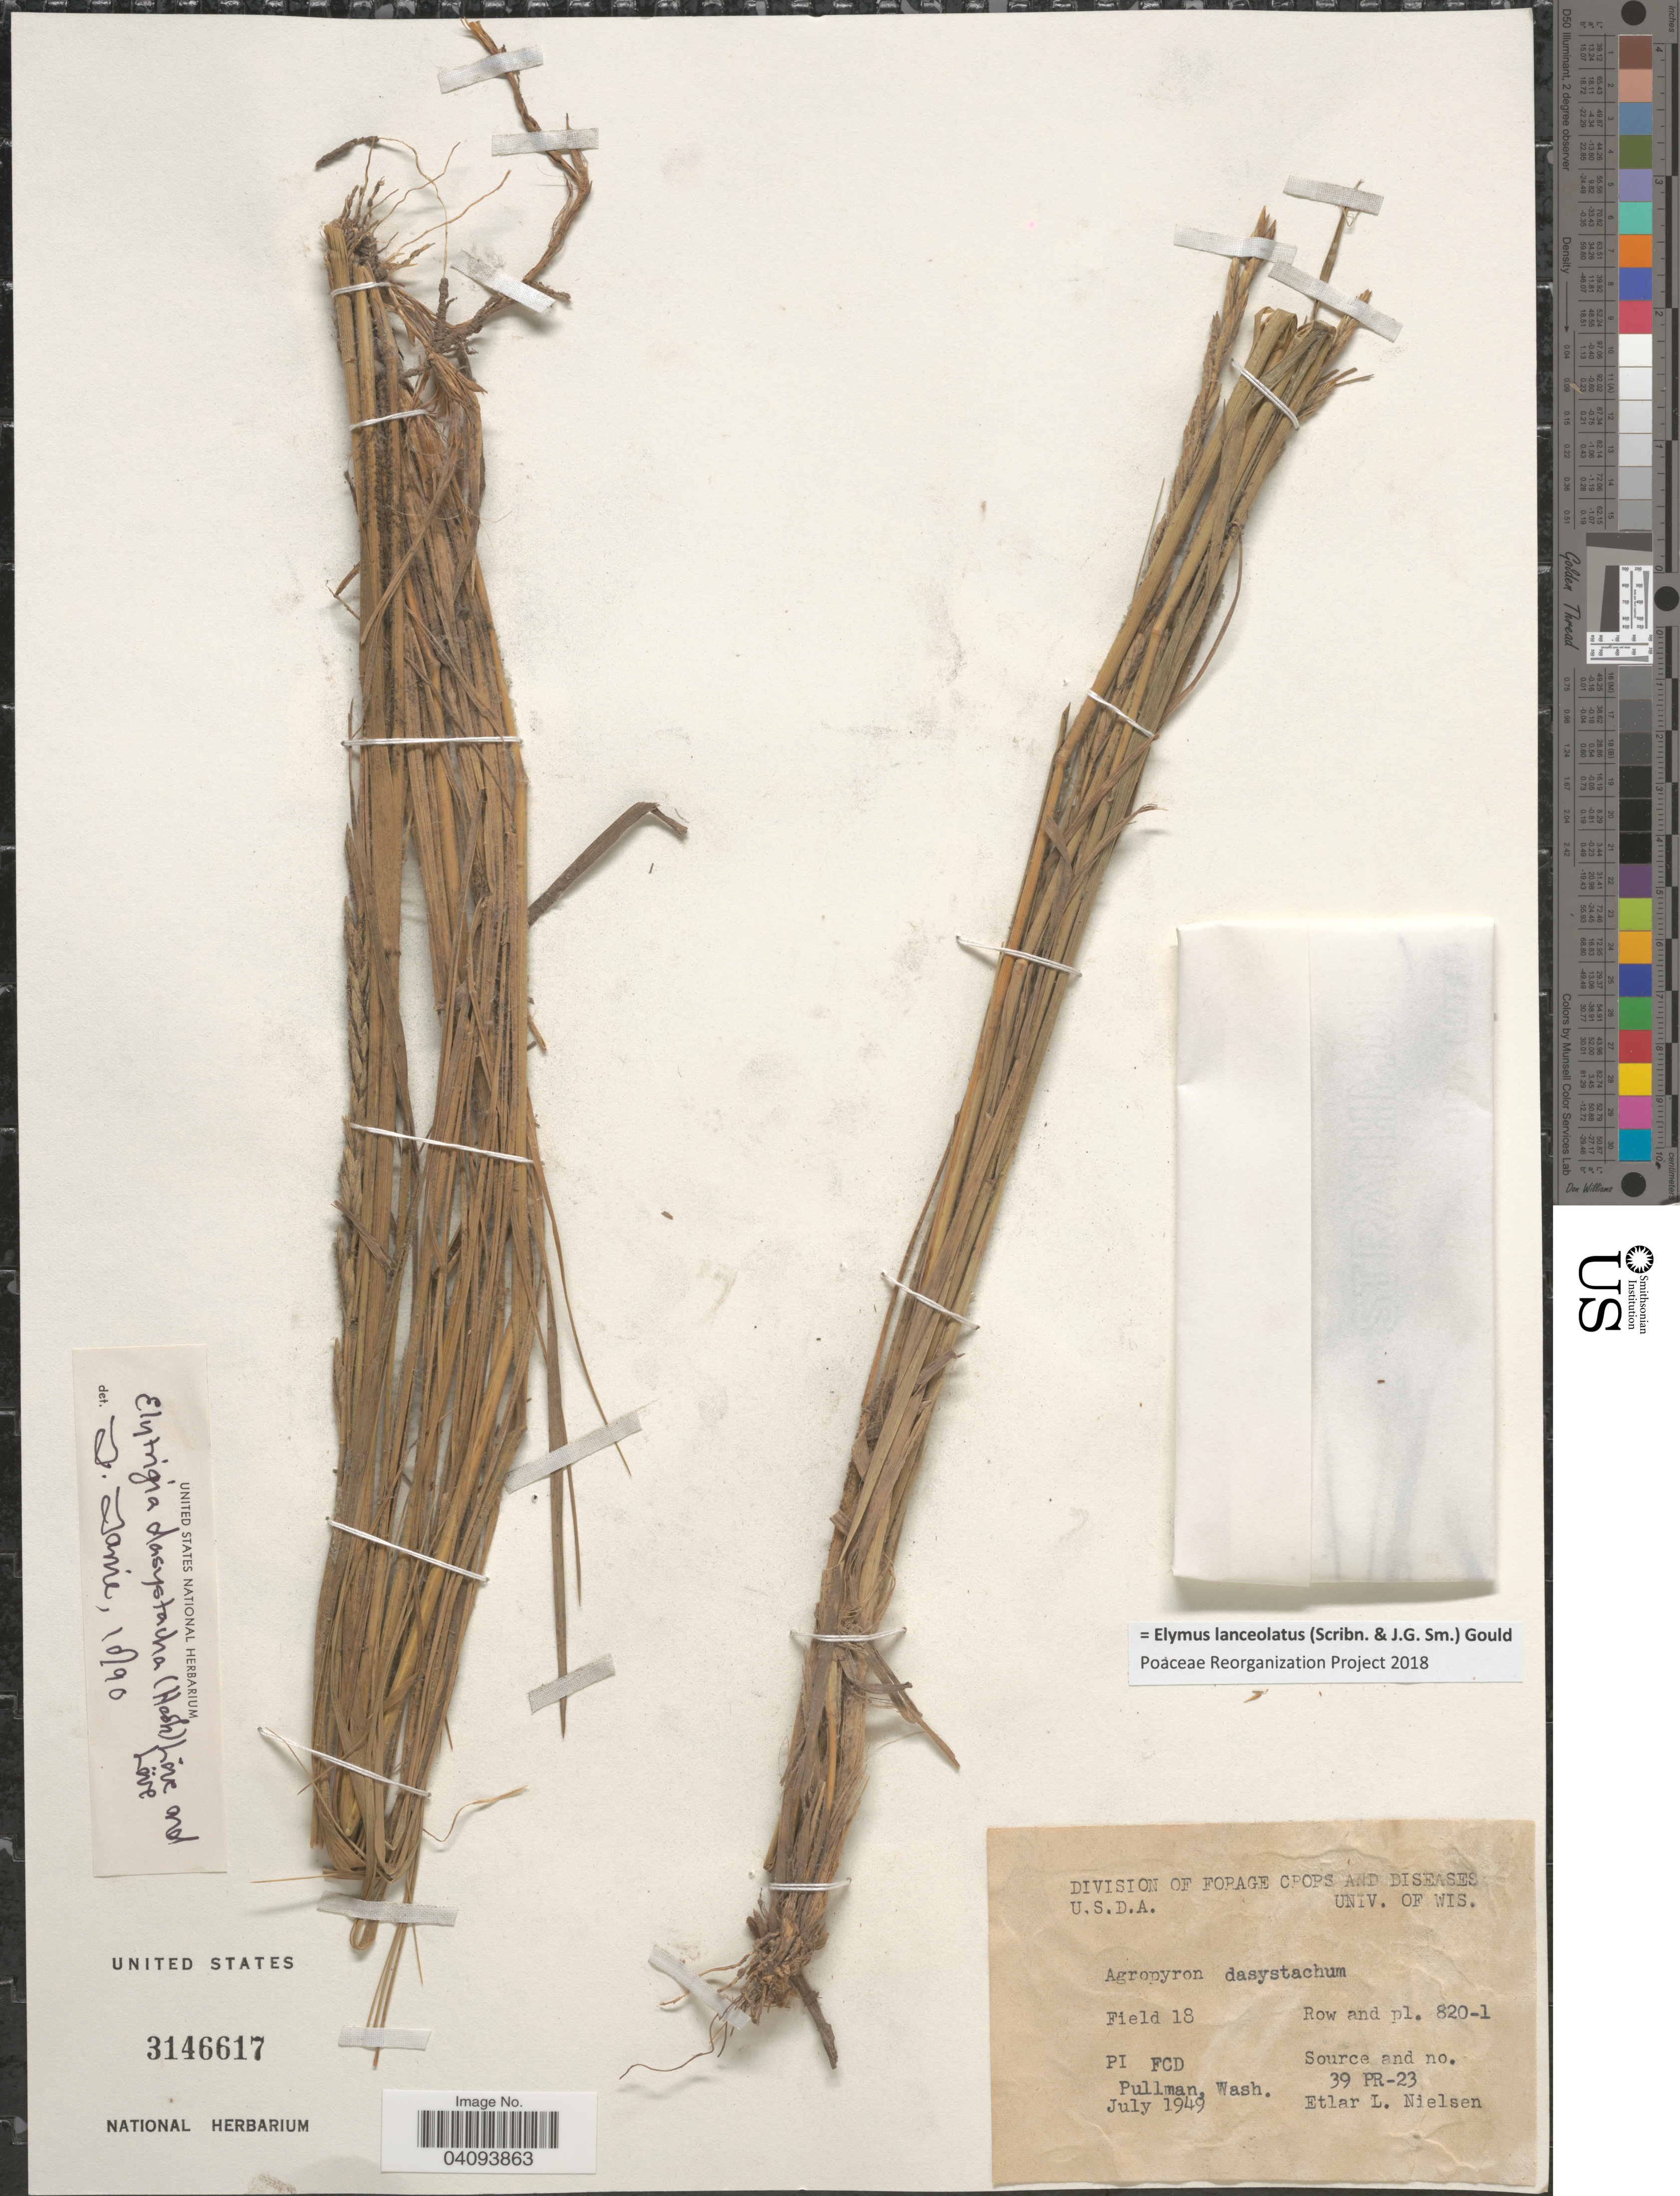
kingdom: Plantae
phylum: Tracheophyta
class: Liliopsida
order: Poales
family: Poaceae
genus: Elymus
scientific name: Elymus lanceolatus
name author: (Scribn. & J.G. Sm.) Gould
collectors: E. L. Nielsen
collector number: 39PR-23?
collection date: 1949-07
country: United States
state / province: Washington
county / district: Whitman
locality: Field 18 Row and pl. 820-1. PI FCD Pullman.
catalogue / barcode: US 3146617